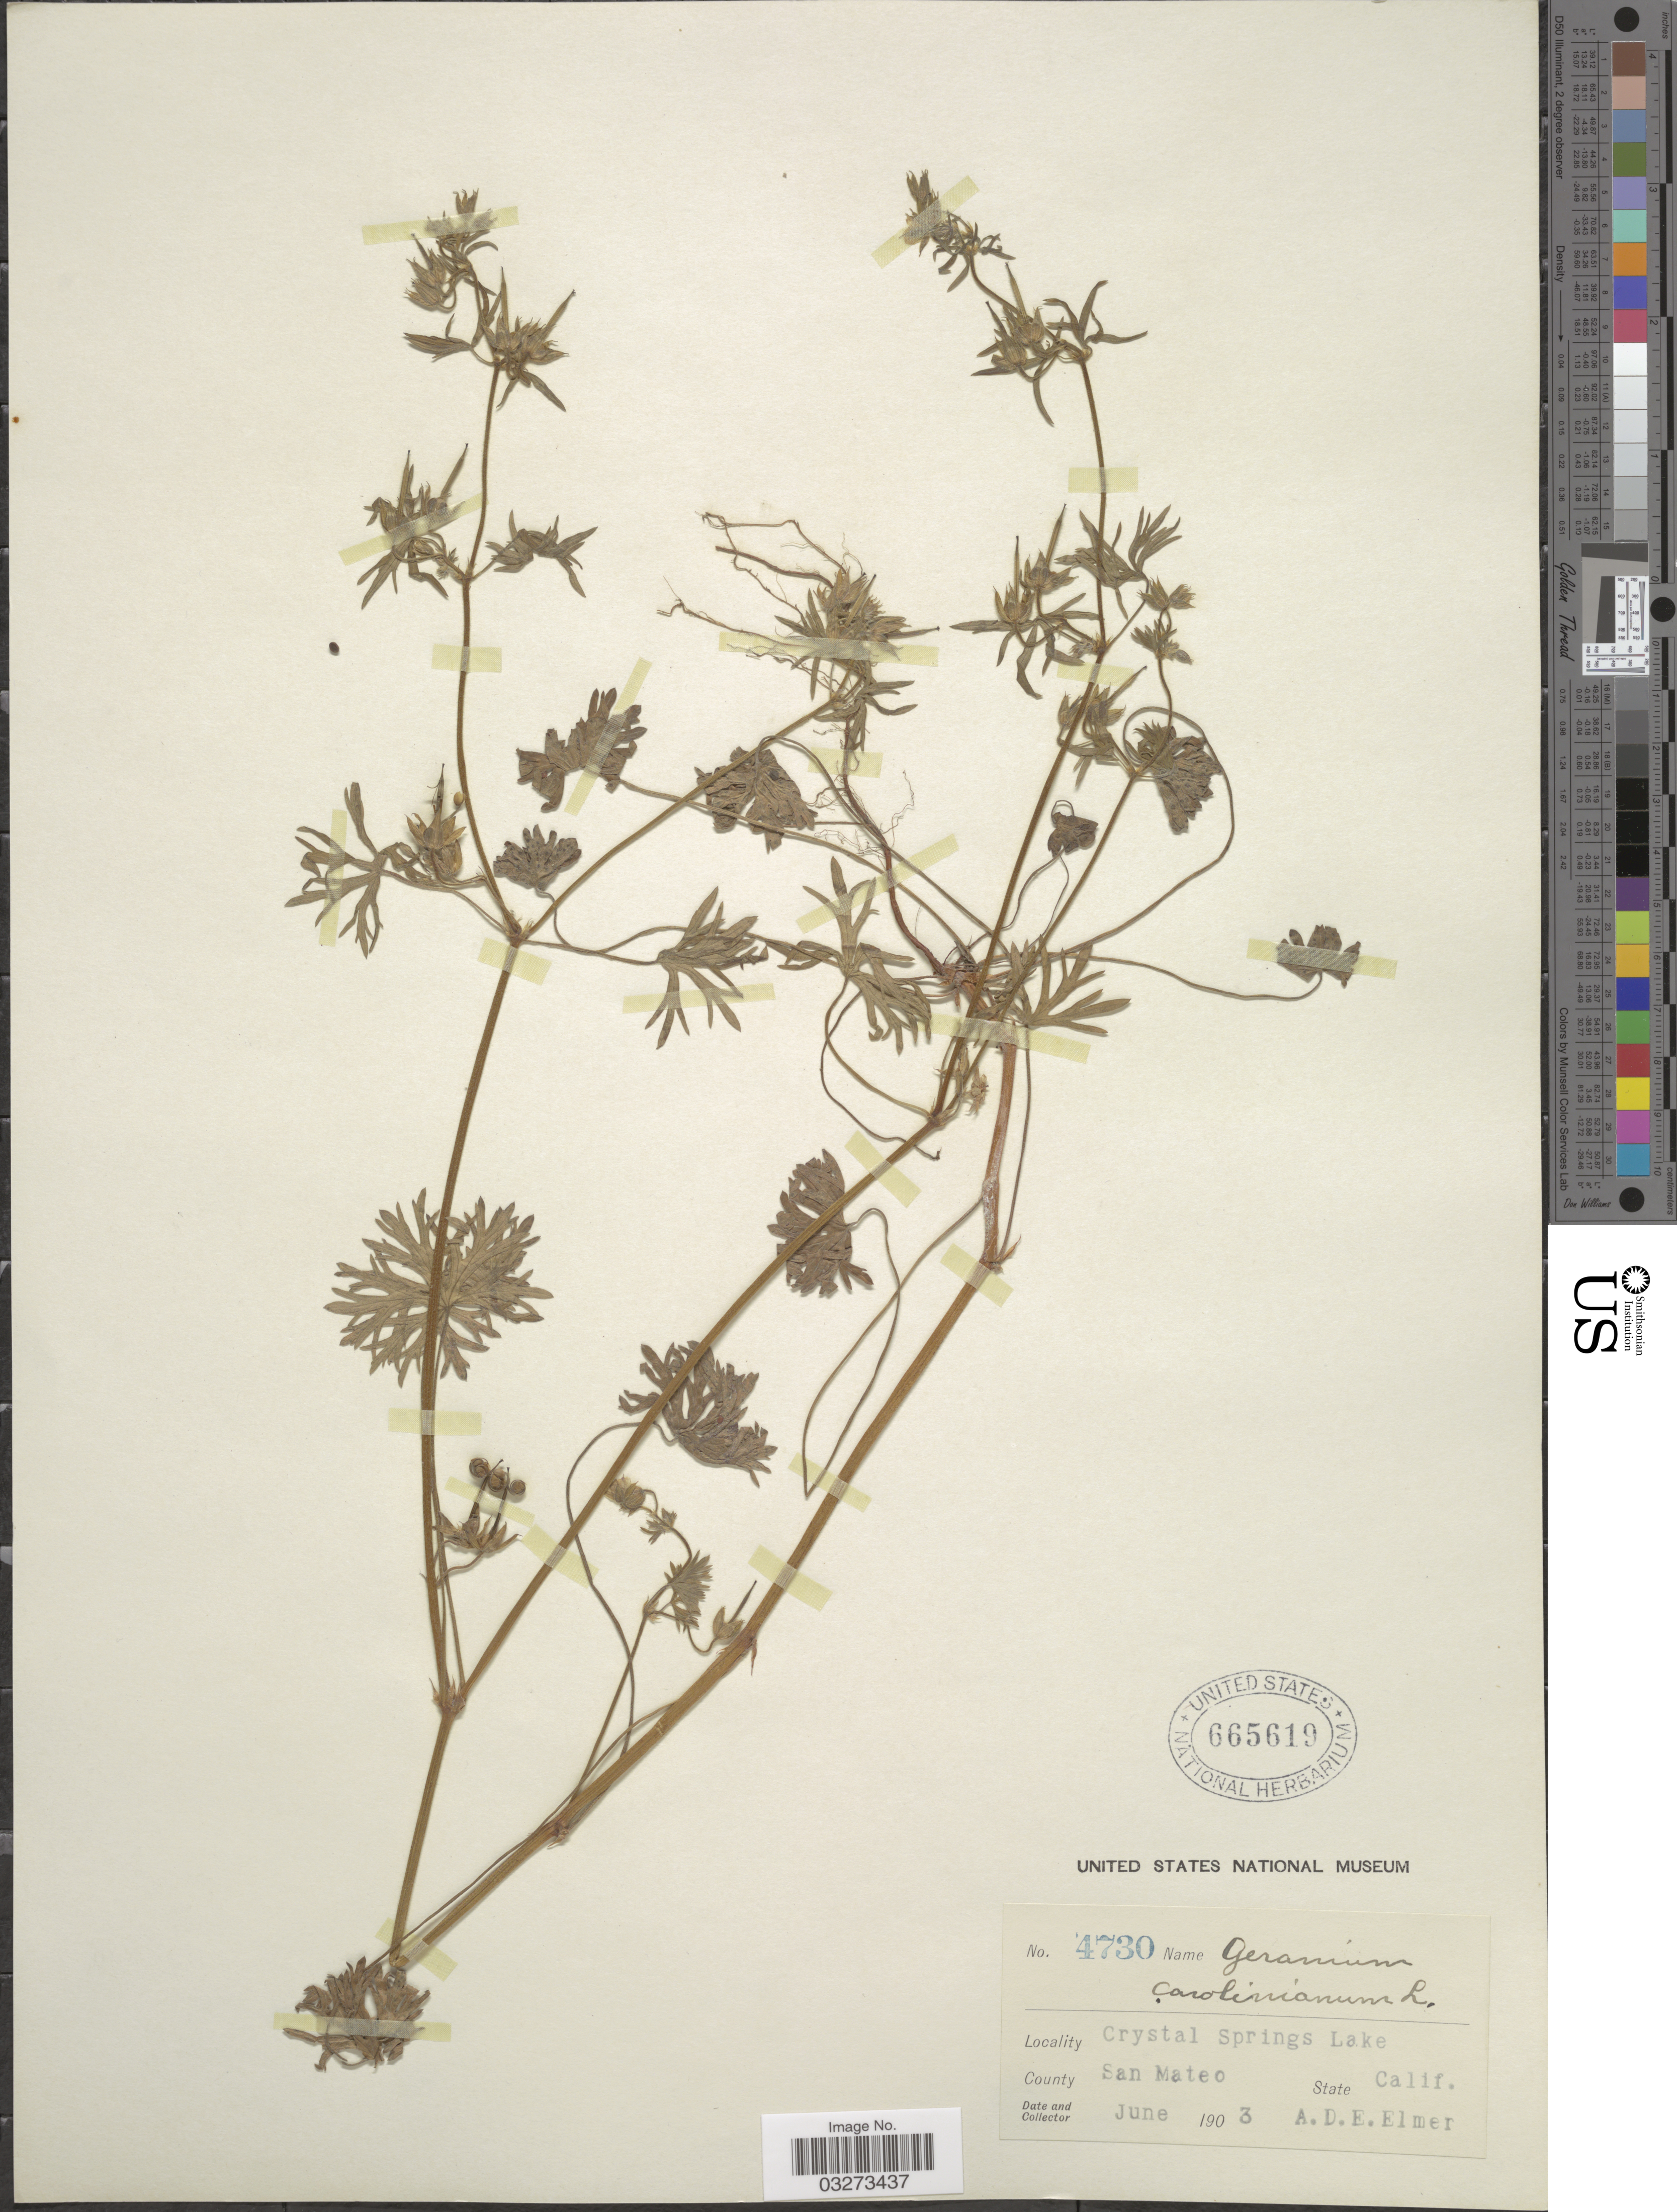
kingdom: Plantae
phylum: Tracheophyta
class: Magnoliopsida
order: Geraniales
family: Geraniaceae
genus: Geranium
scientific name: Geranium carolinianum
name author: L.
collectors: A. D. E. Elmer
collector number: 4730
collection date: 1903-06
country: United States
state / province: California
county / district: San Mateo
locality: Crystal Springs Lake, County San Mateo.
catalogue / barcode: US 665619